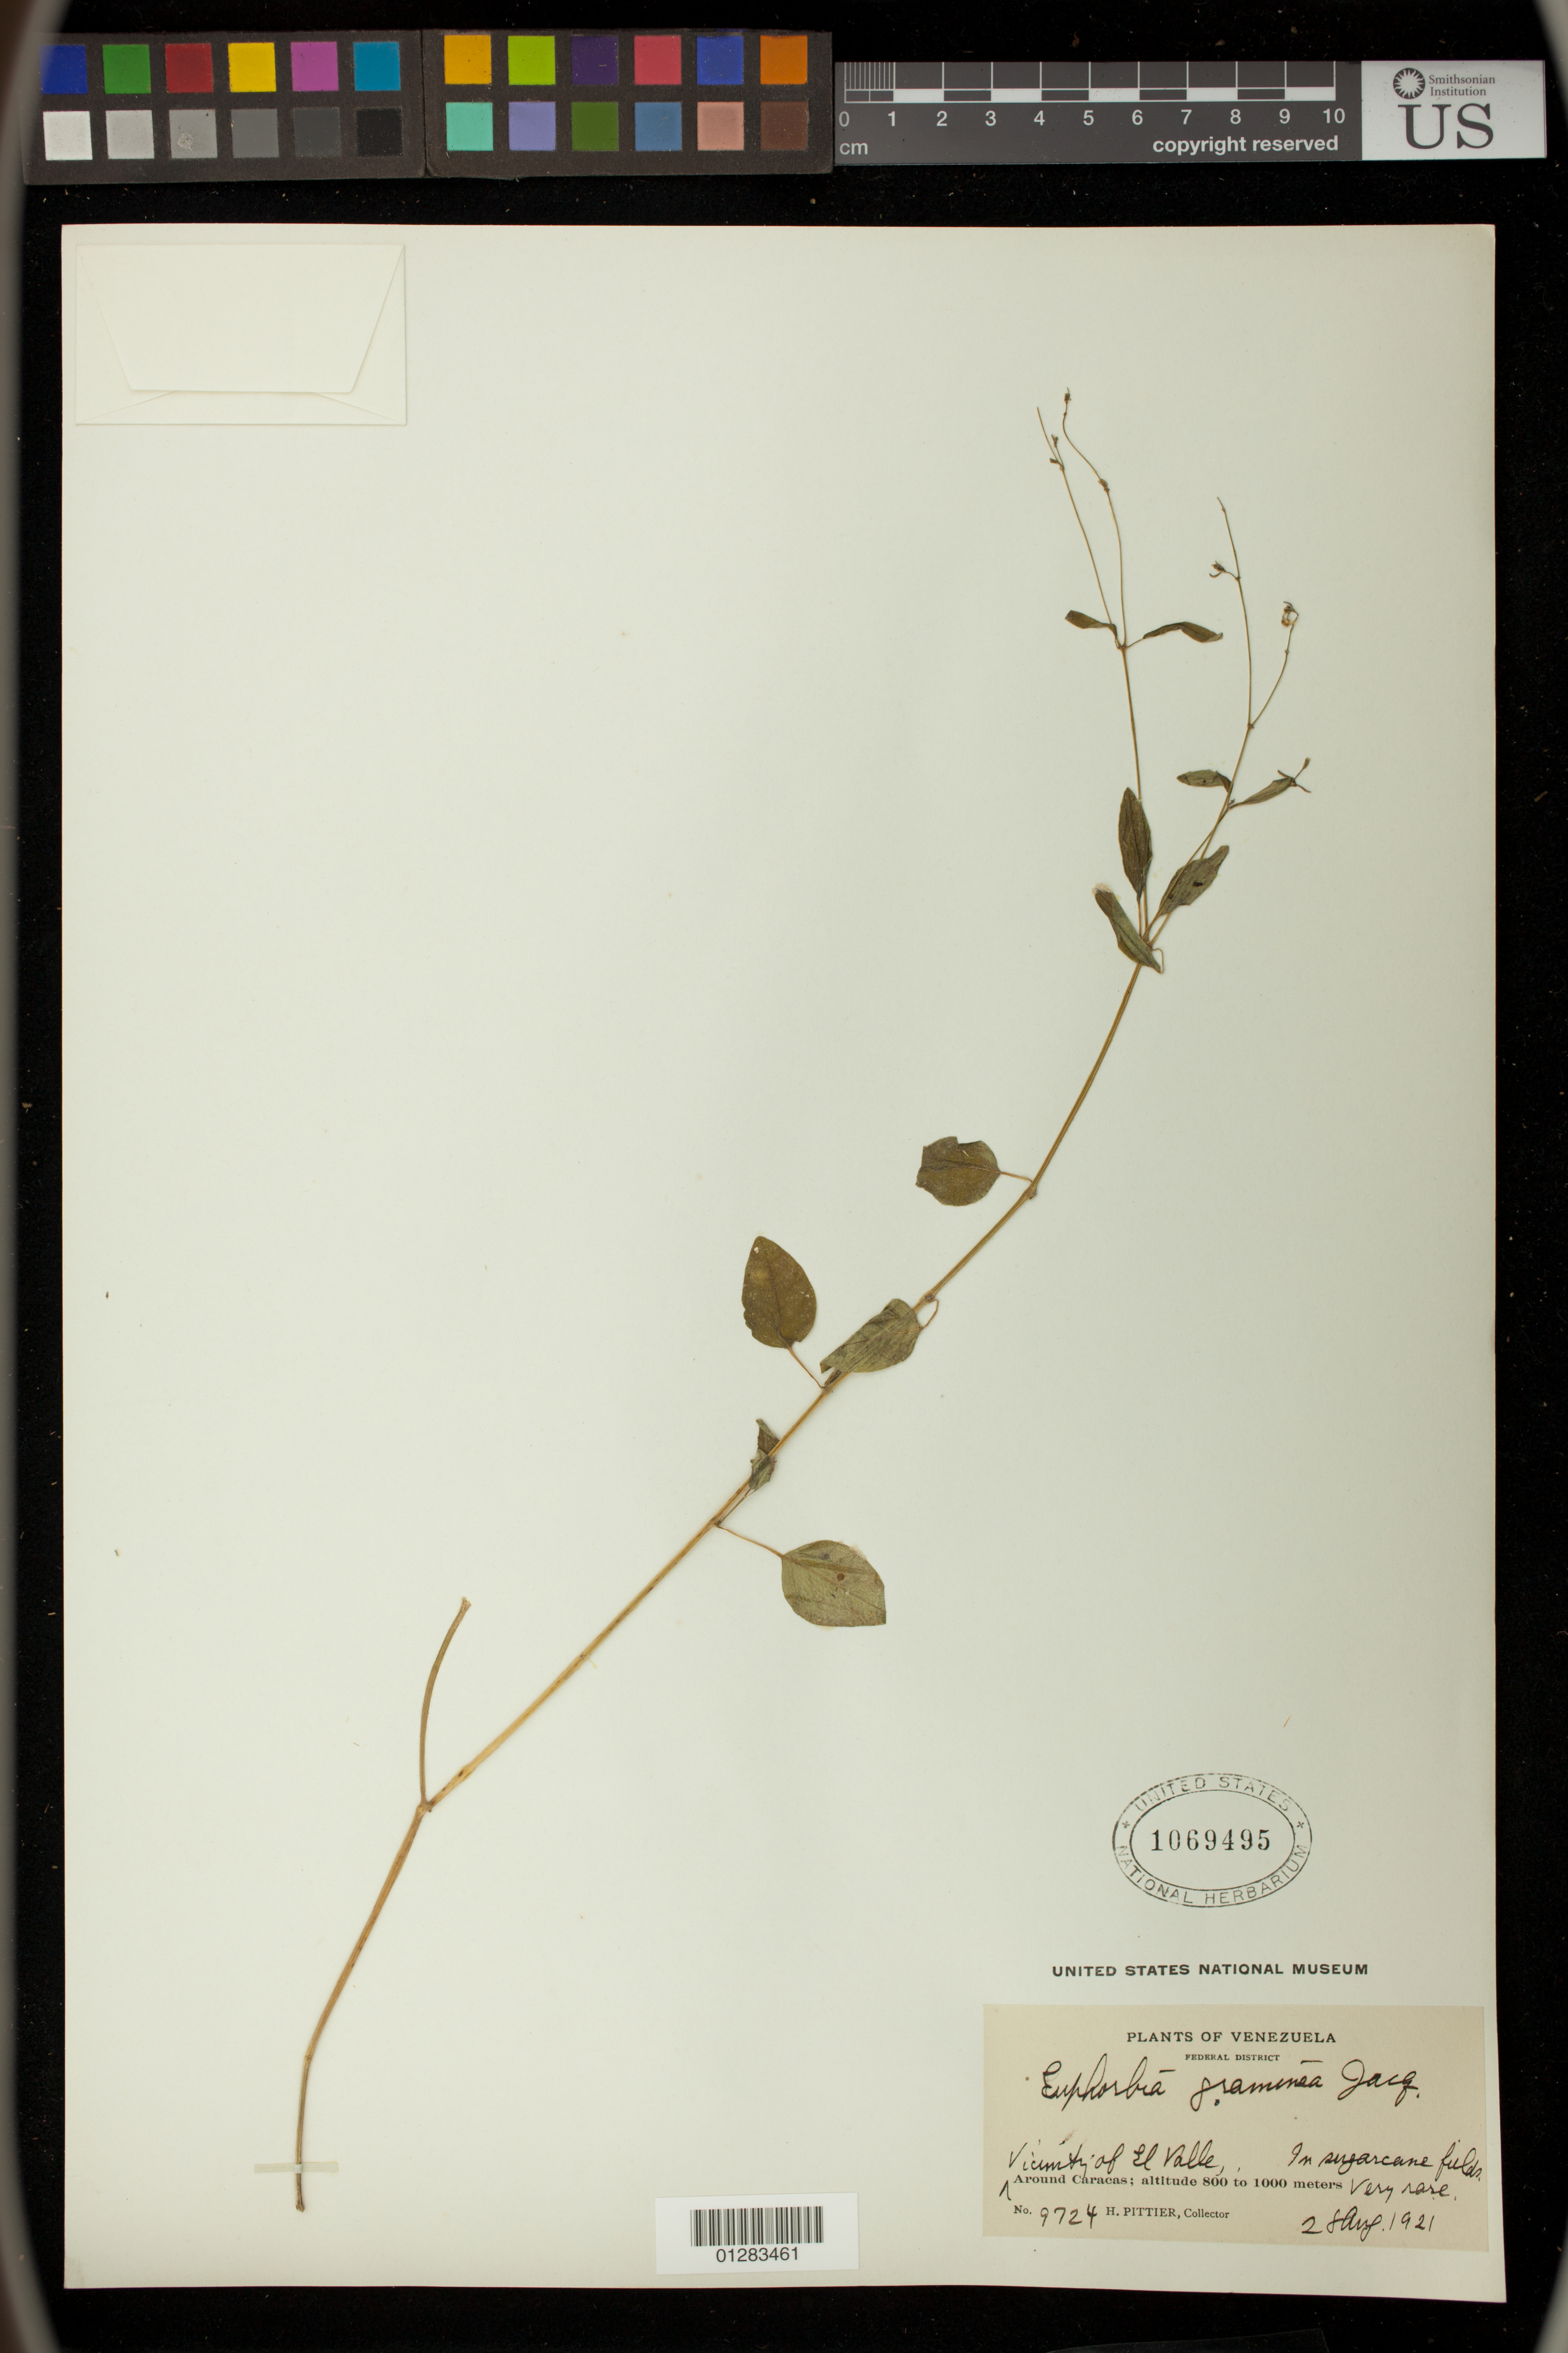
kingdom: Plantae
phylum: Tracheophyta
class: Magnoliopsida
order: Malpighiales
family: Euphorbiaceae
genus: Euphorbia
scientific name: Euphorbia graminea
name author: Jacq.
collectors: H. F. Pittier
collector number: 9724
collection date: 1921-08-28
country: Venezuela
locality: Vicinity of El Valle. Around Caracas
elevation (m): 800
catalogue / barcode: US 1069495